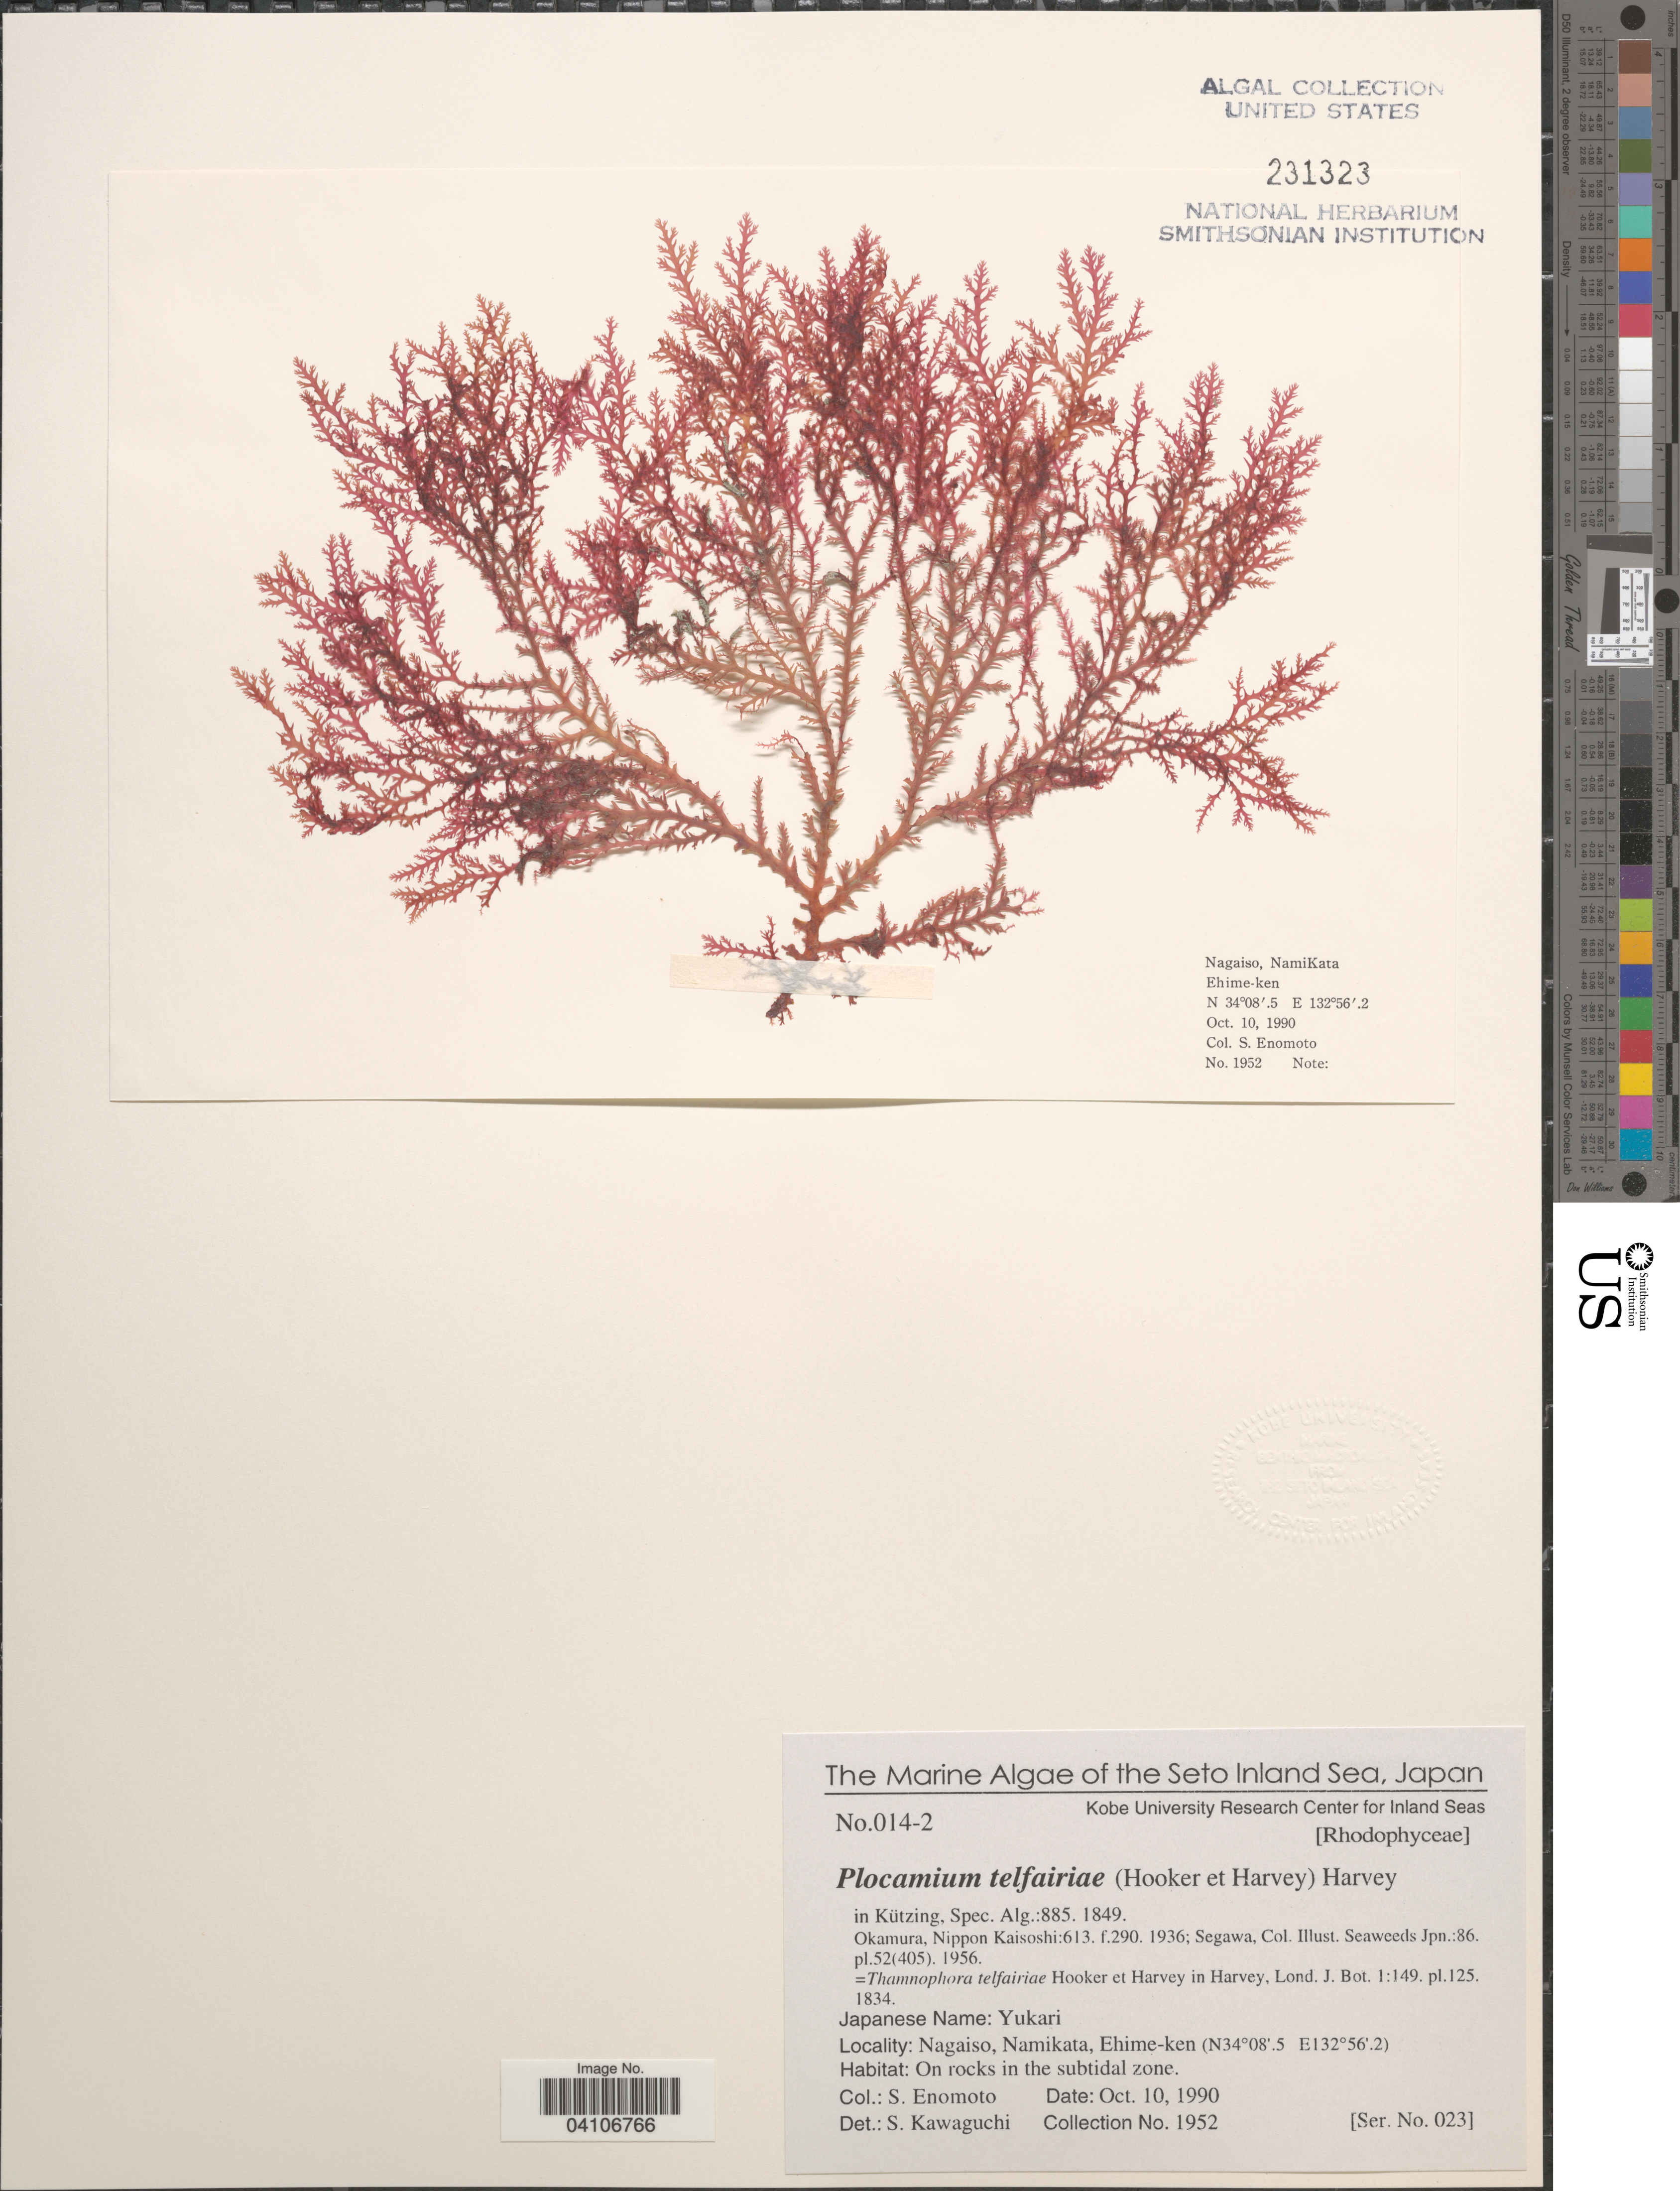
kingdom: Plantae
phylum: Rhodophyta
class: Florideophyceae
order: Plocamiales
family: Plocamiaceae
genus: Plocamium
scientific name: Plocamium telfairiae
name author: (Hook. & Harv.) Harv. ex Kütz.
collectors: S. Enomoto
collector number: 1952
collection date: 1990-10-10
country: Japan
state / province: Ehime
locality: The Seto Inland Sea. Nagaiso, Namikata, Ehime-ken. On rocks in the subtidal zone.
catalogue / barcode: US 231323